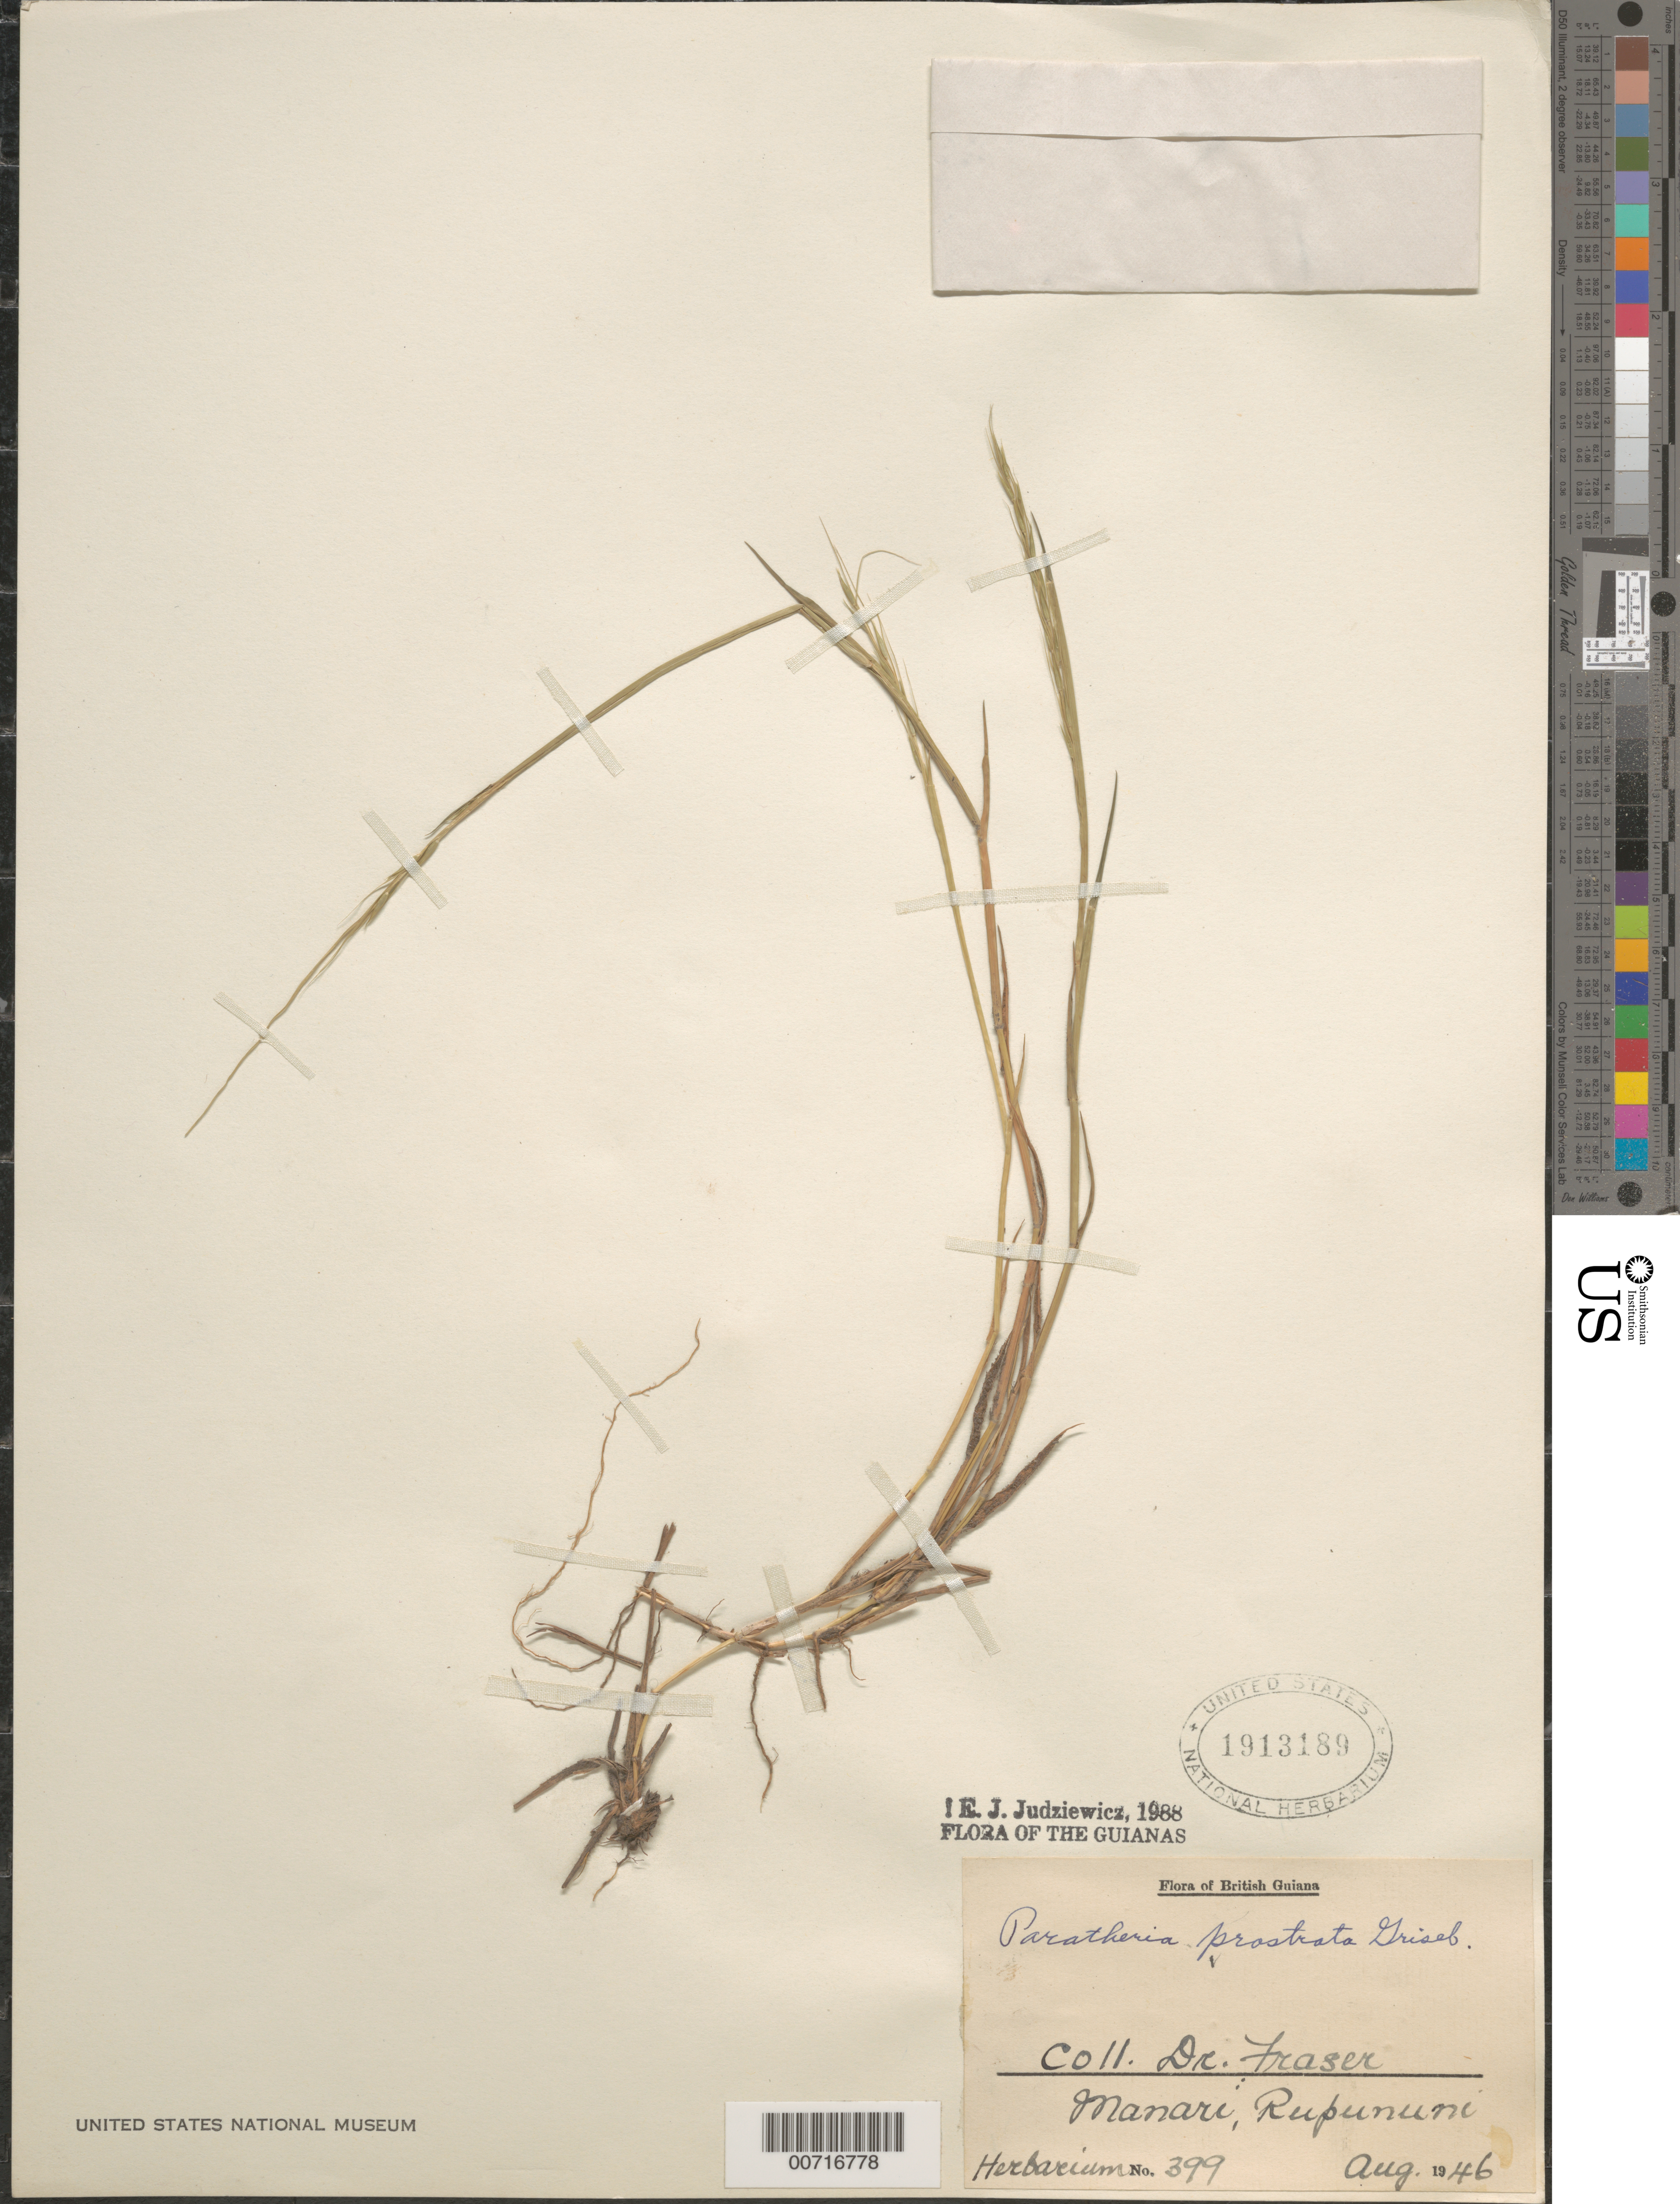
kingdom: Plantae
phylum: Tracheophyta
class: Liliopsida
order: Poales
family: Poaceae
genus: Paratheria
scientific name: Paratheria prostrata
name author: Griseb.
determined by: Judziewicz, E. J.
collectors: H. Fraser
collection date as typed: Aug-46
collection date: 1946-08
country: Guyana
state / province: U. Takutu-U. Essequibo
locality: Rupununi, Manari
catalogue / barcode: US 1913189